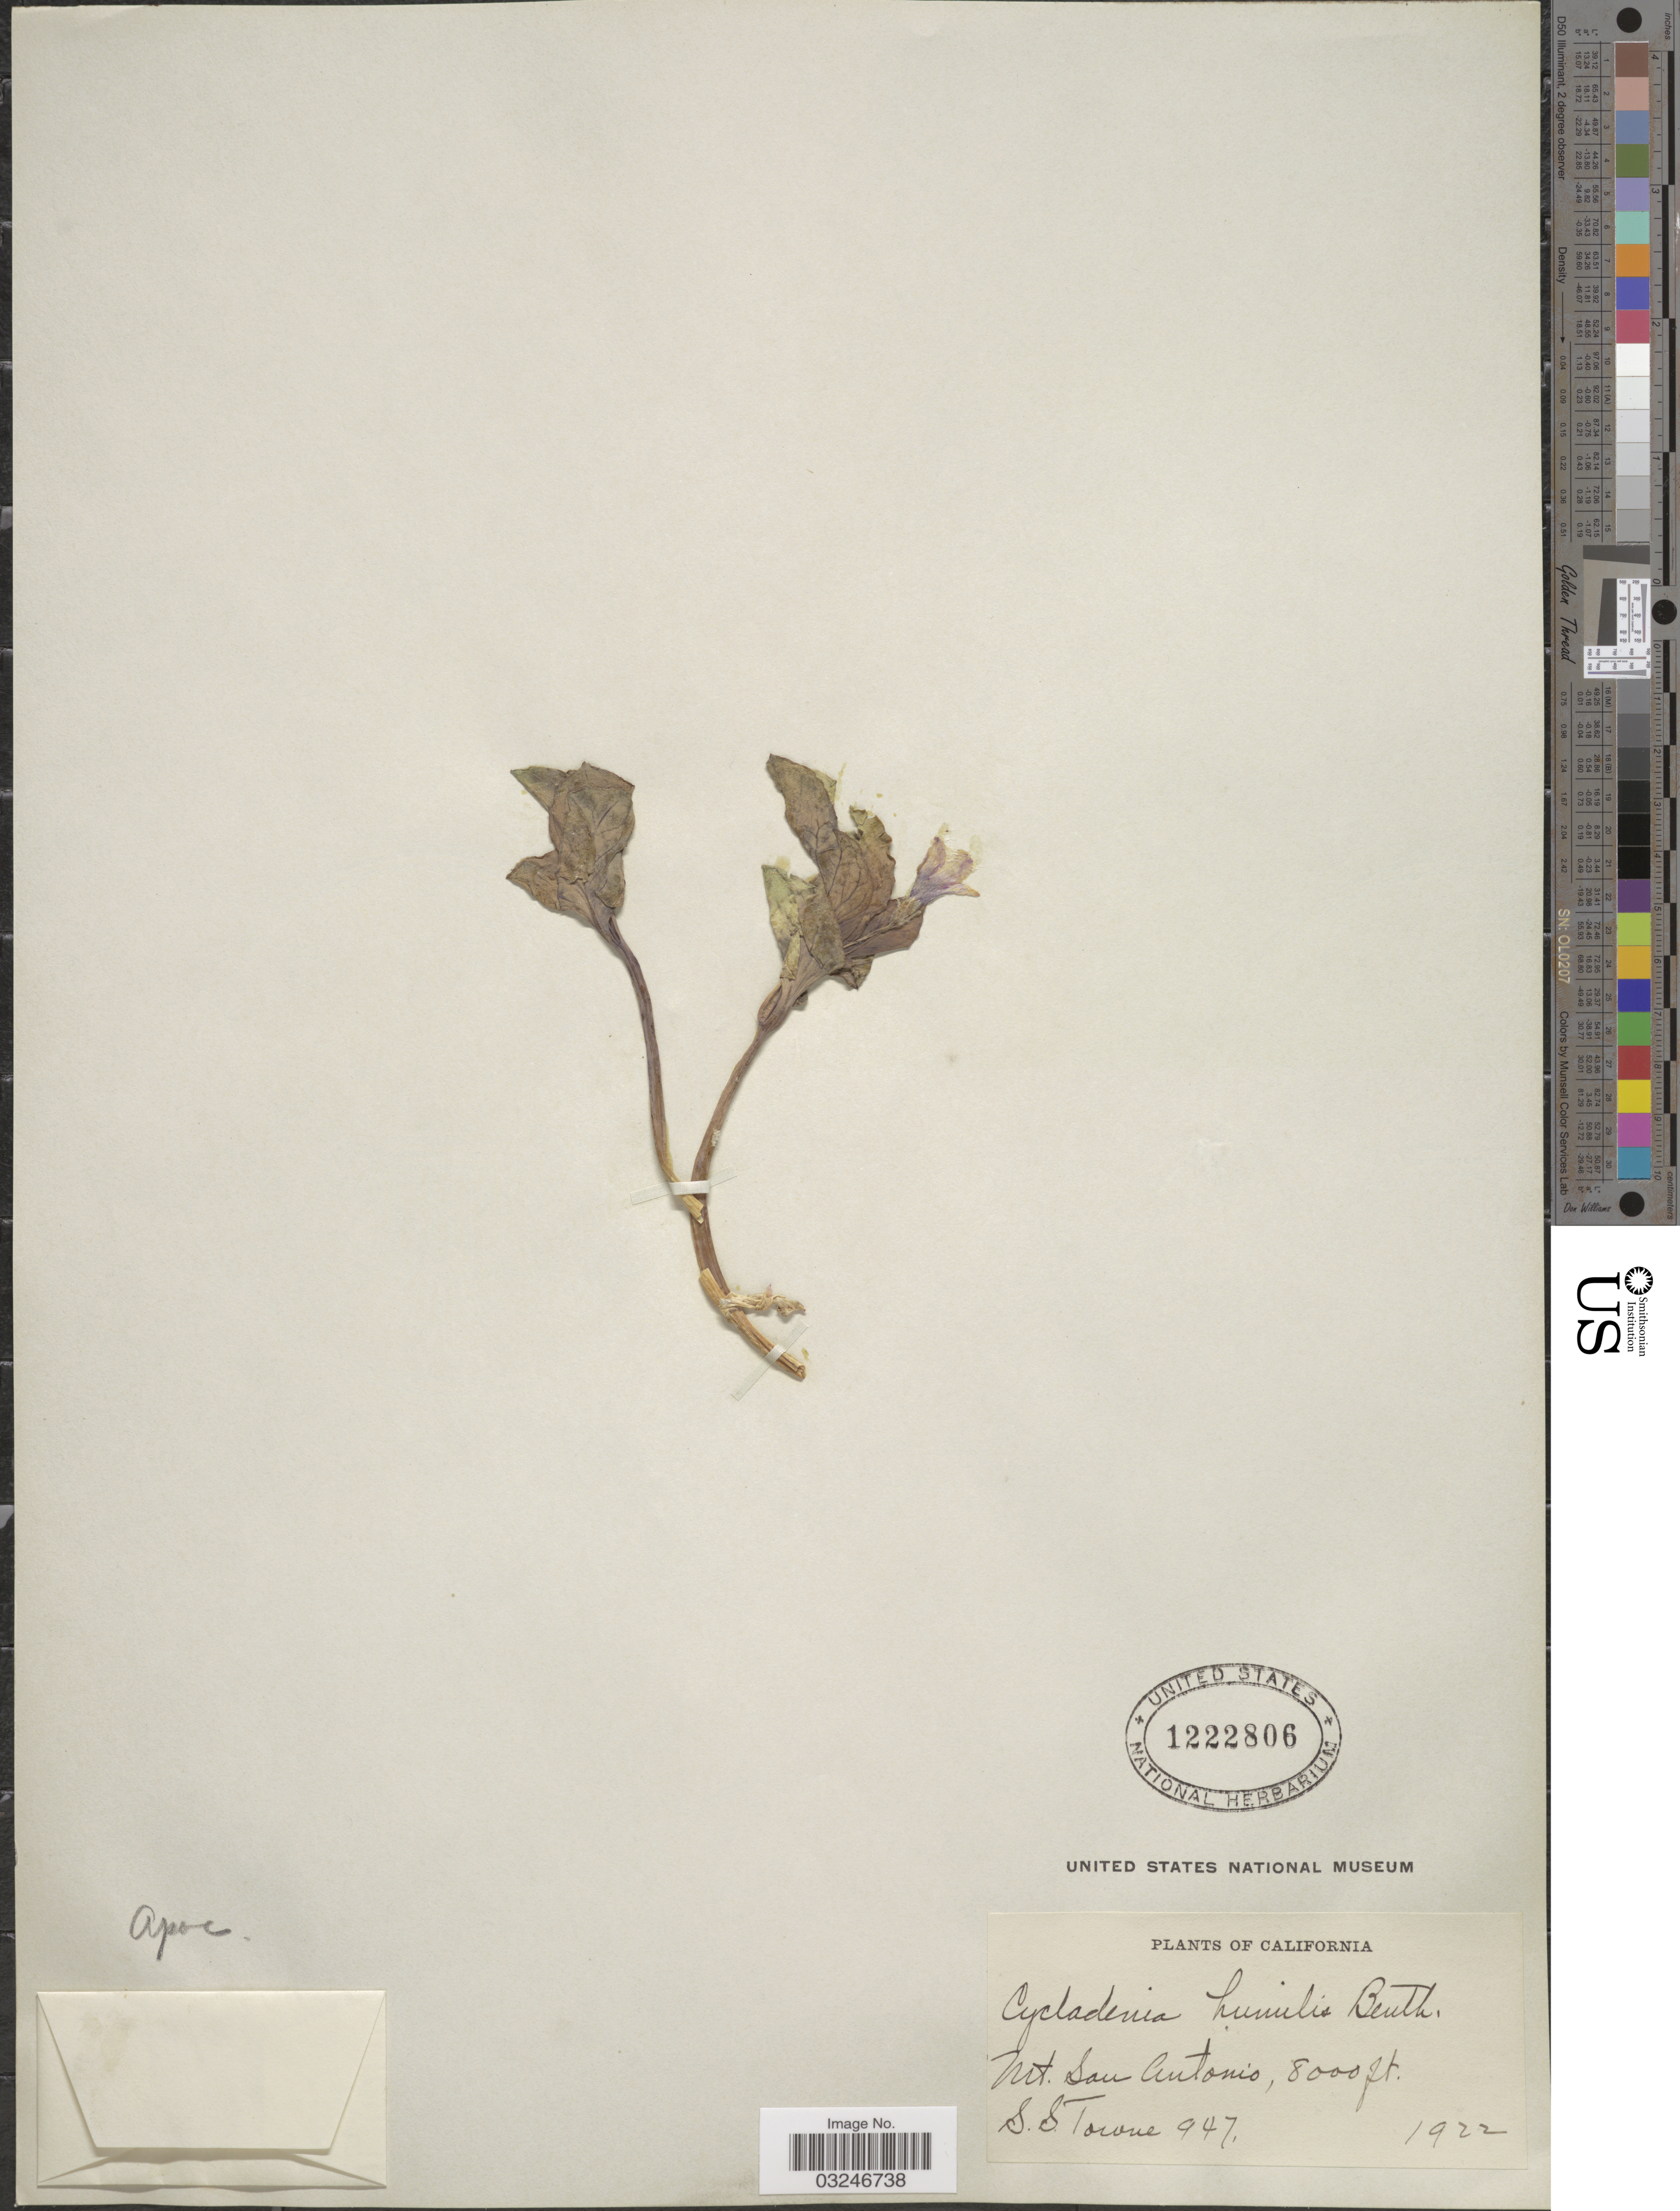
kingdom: Plantae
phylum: Tracheophyta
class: Magnoliopsida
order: Gentianales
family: Apocynaceae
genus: Cycladenia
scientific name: Cycladenia humilis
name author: Benth.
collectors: S. Towne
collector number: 947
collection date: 1922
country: United States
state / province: California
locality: Mt. San Antonio.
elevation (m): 2438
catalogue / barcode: US 1222806